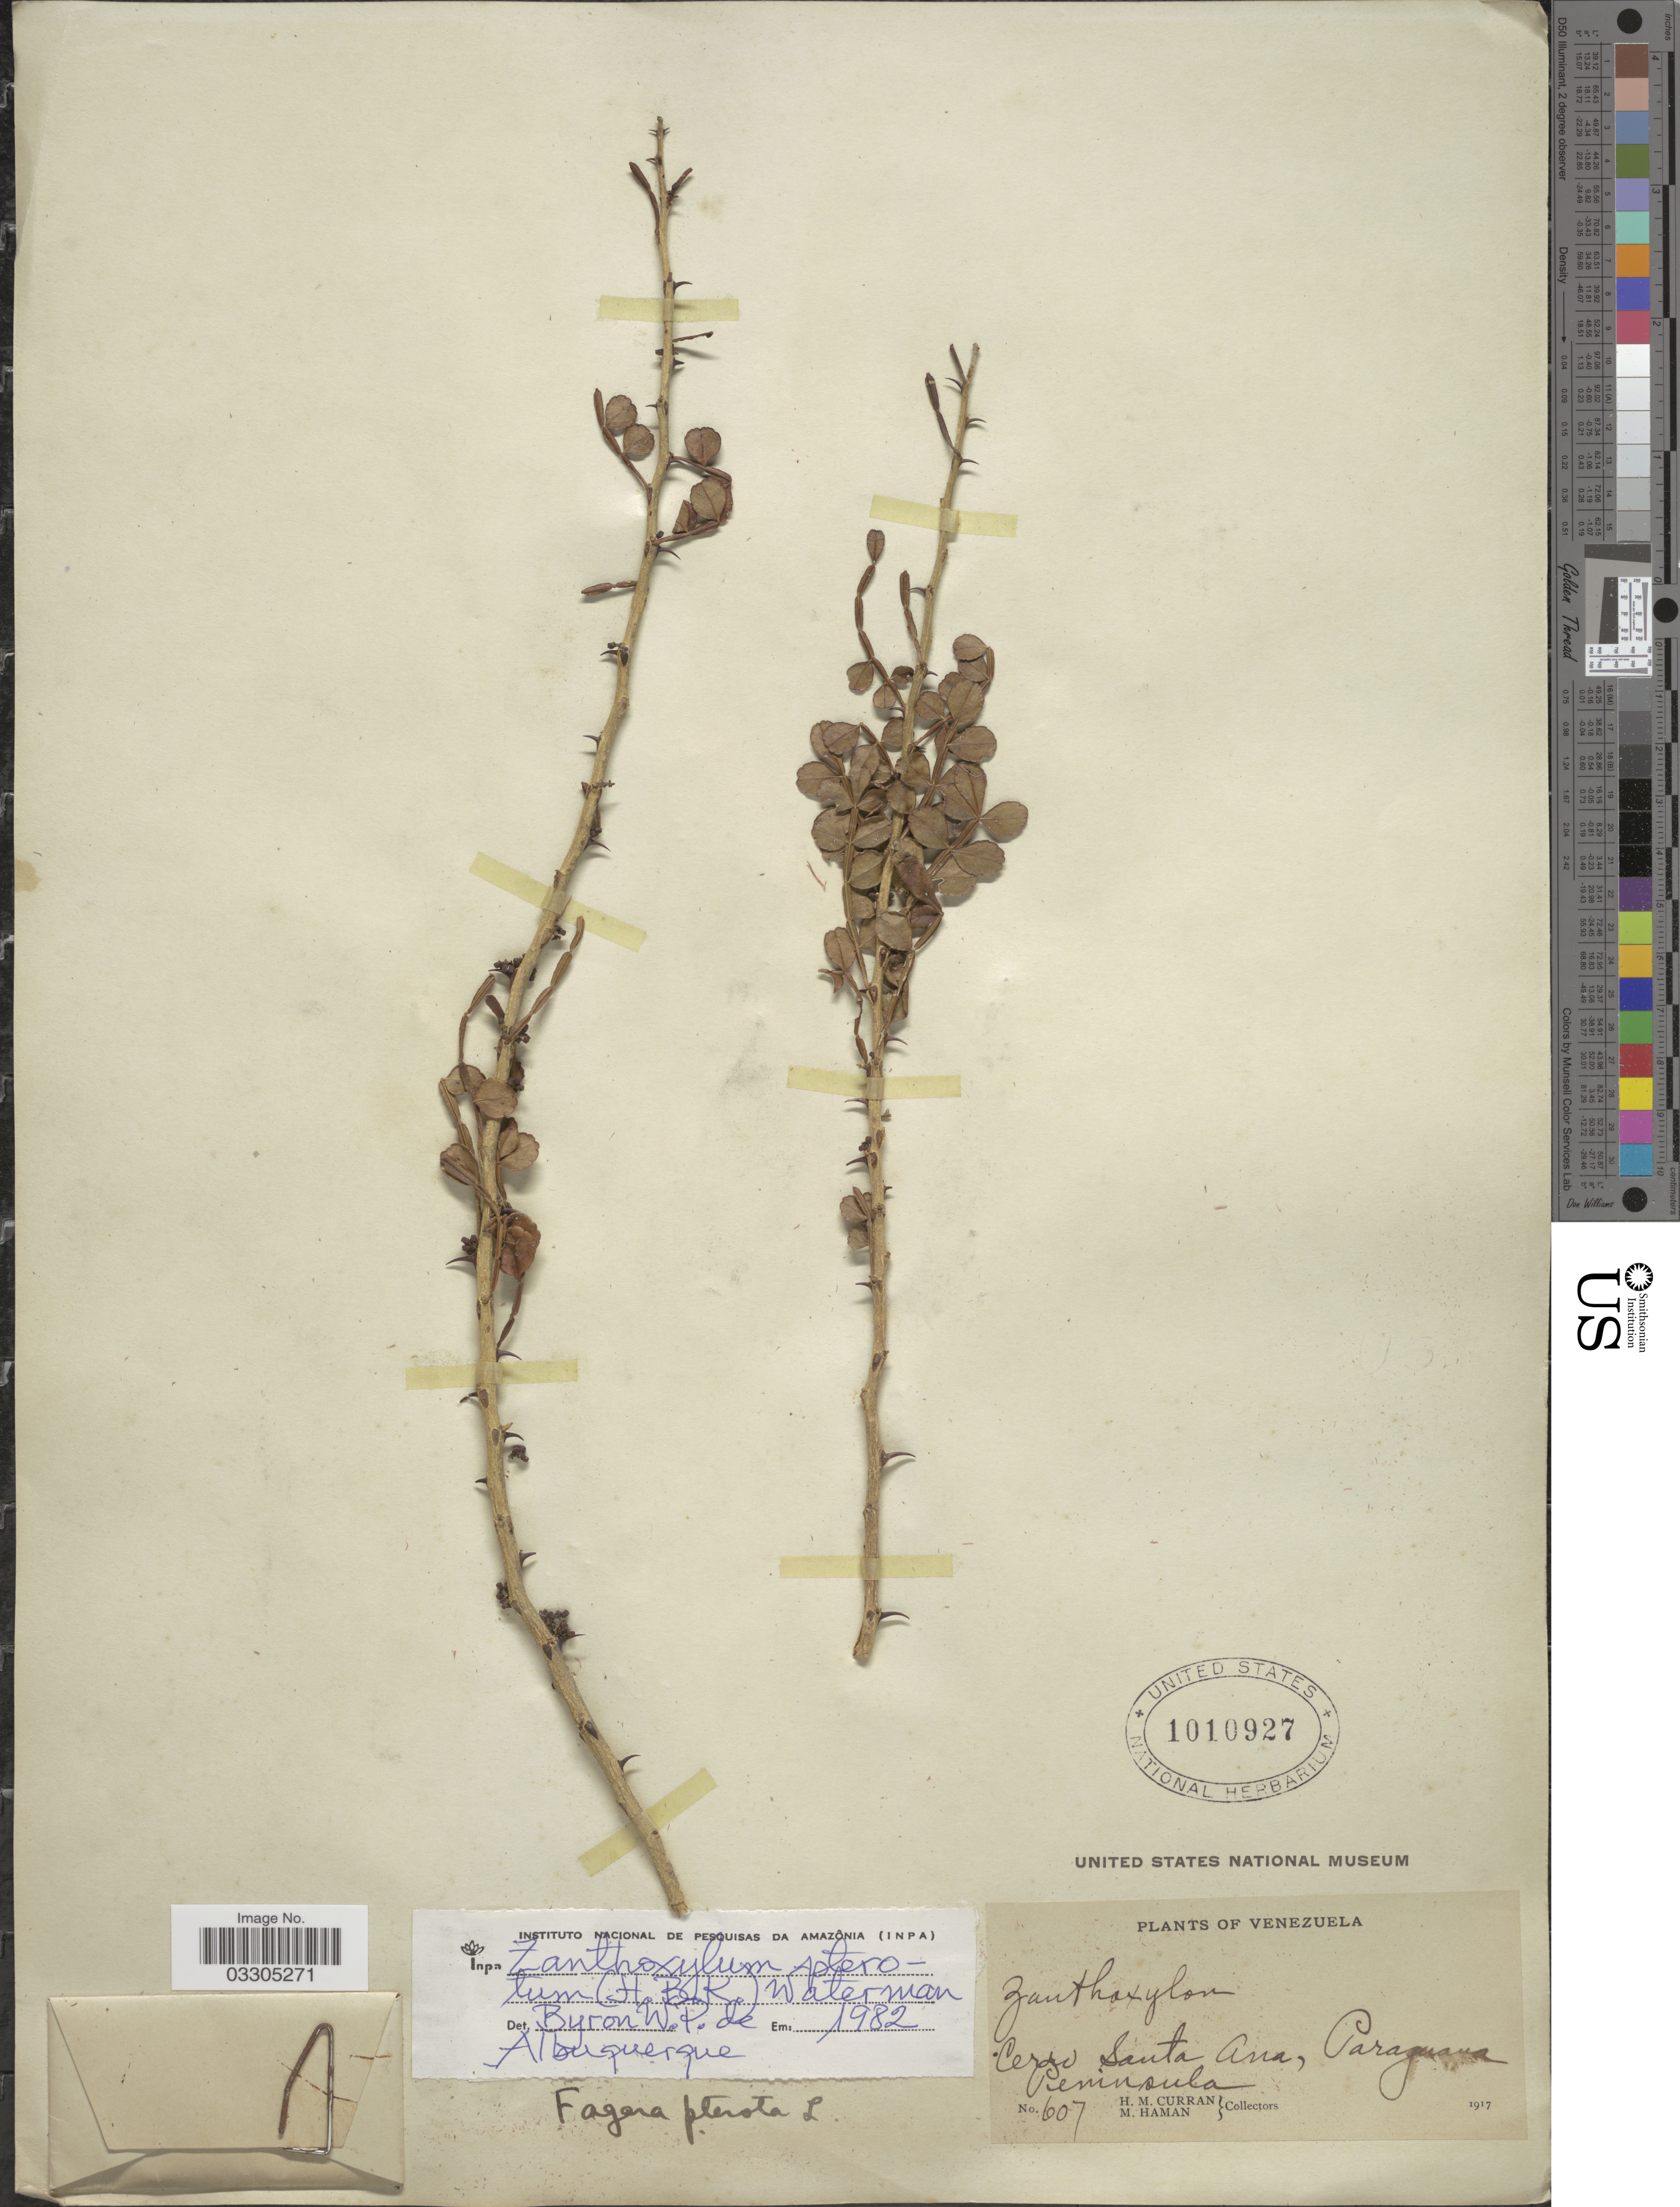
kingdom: Plantae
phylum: Tracheophyta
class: Magnoliopsida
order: Sapindales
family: Rutaceae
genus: Zanthoxylum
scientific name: Zanthoxylum fagara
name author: (L.) Sarg.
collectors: H. M. Curran & M. Haman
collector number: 607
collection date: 1917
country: Venezuela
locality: Cerro Santa Ana, Paraguana Peninsula.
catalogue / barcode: US 1010927